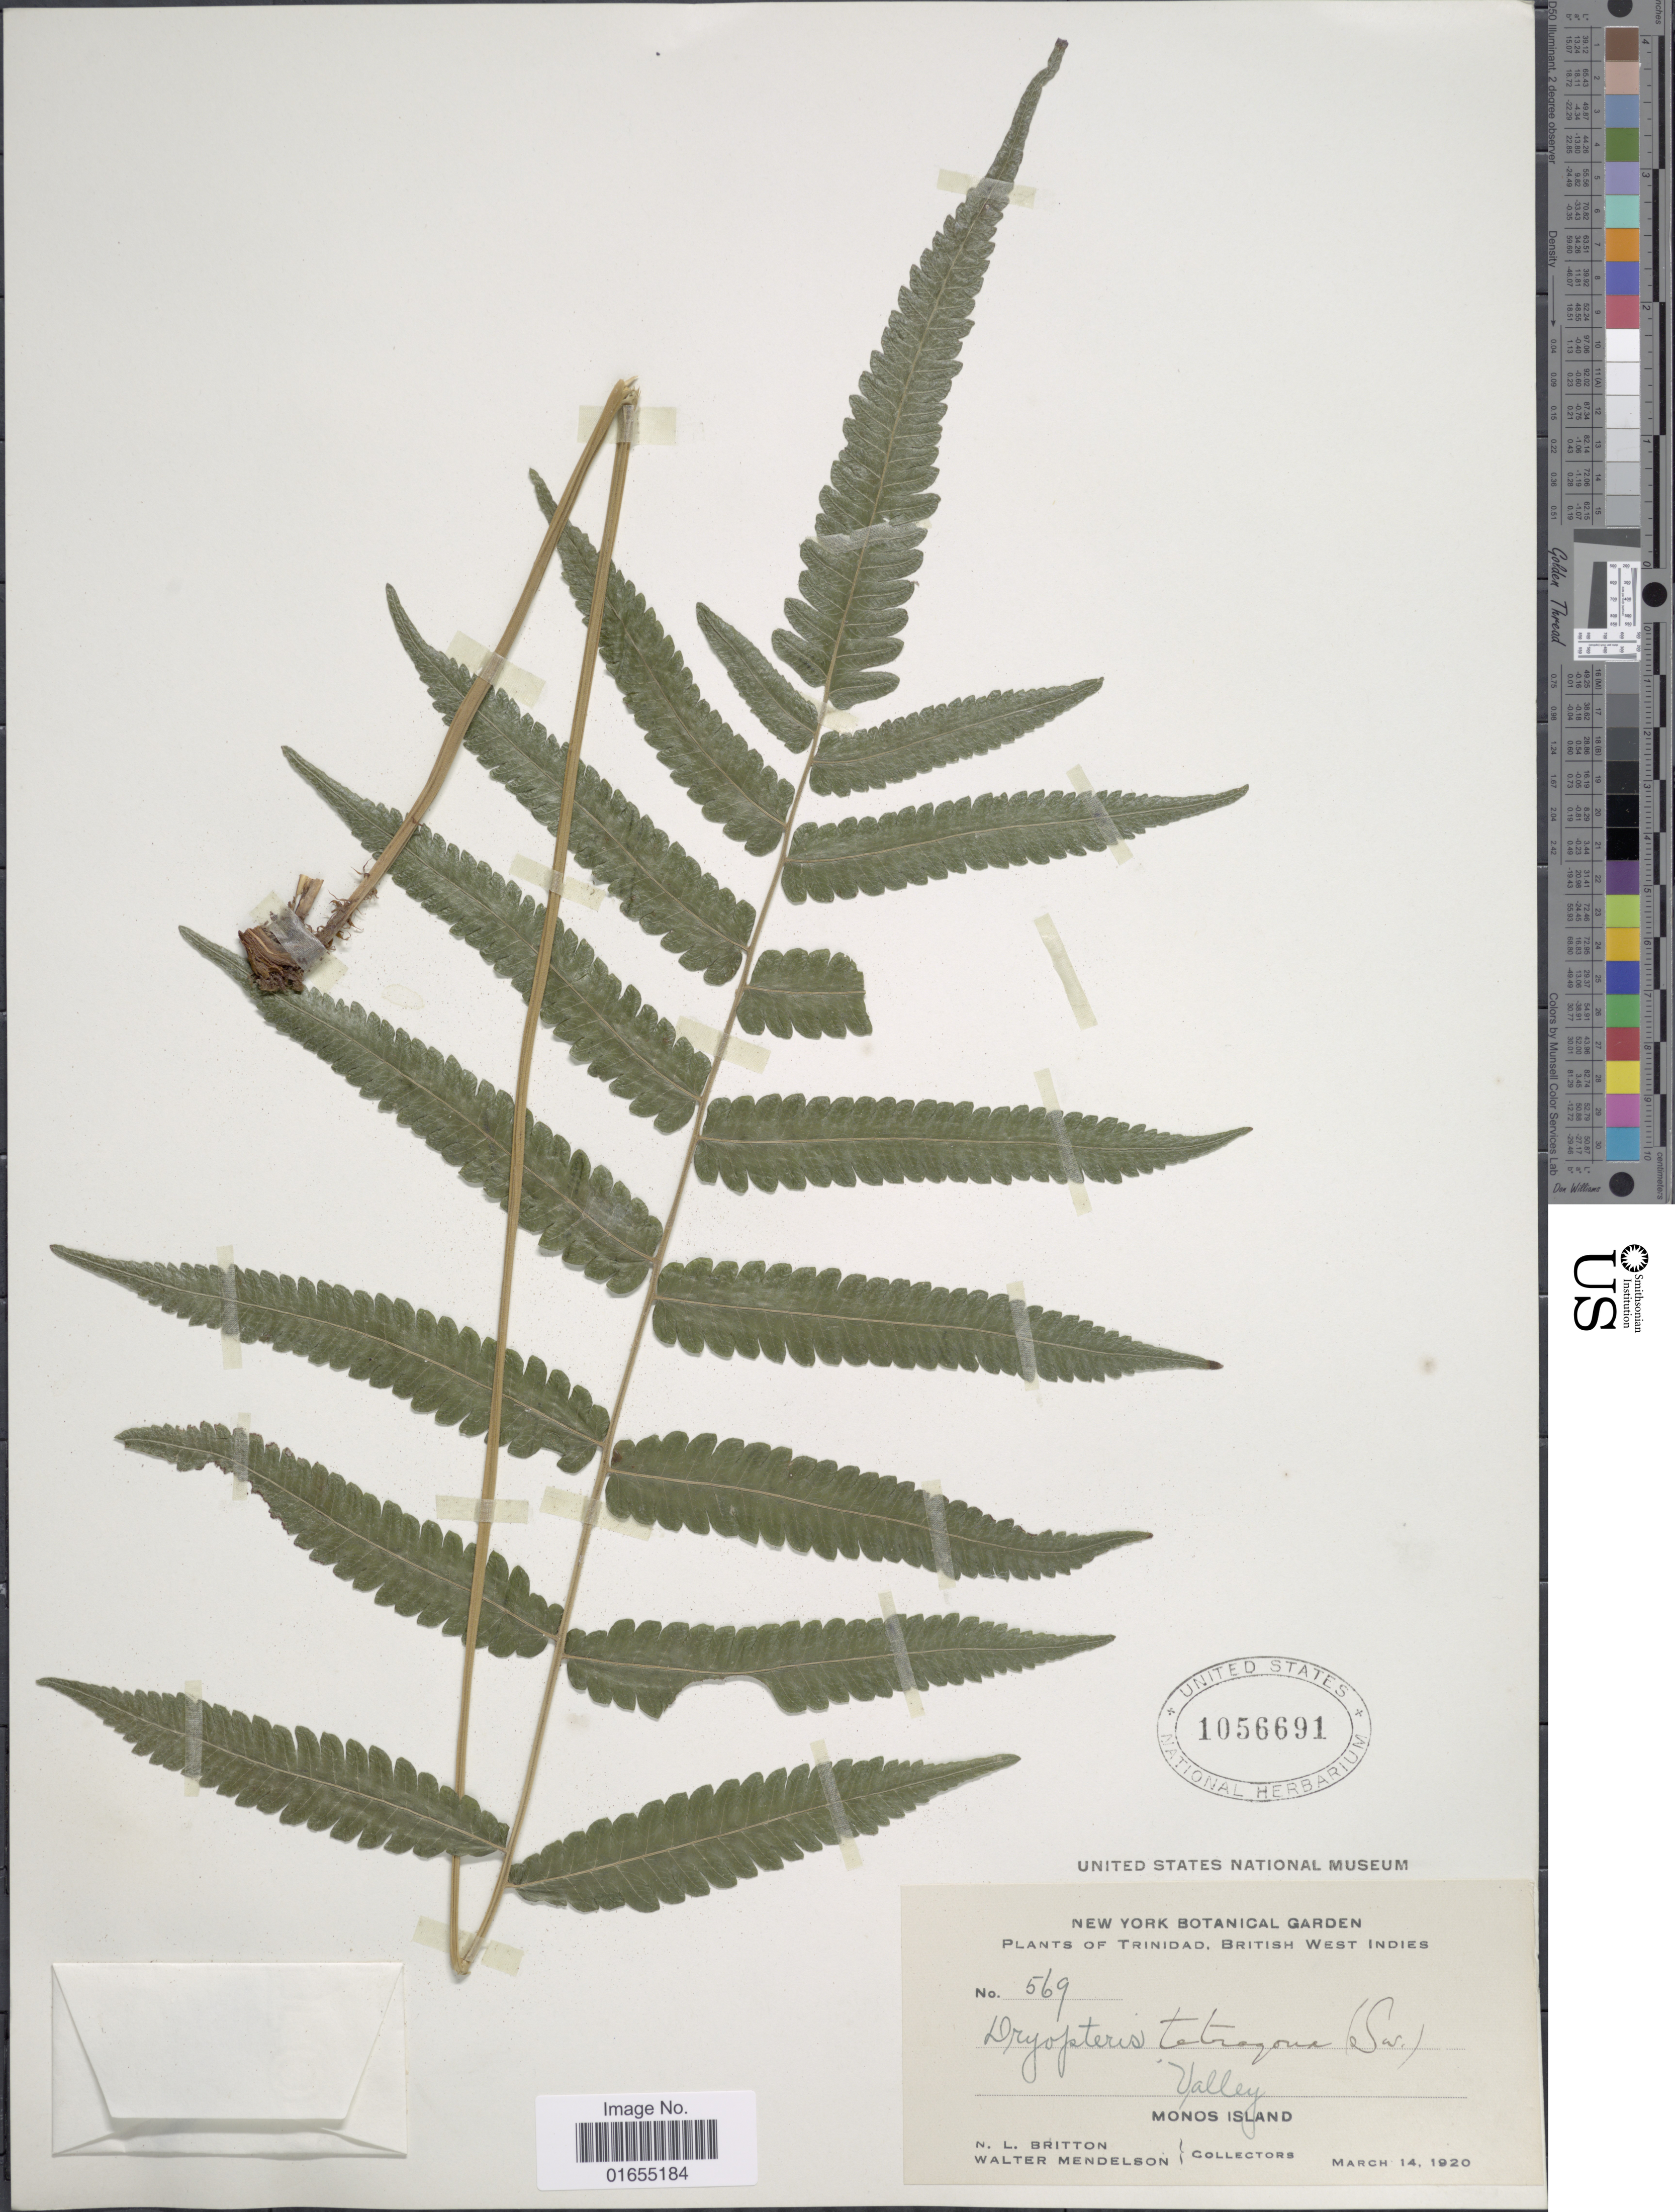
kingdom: Plantae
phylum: Tracheophyta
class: Polypodiopsida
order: Polypodiales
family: Thelypteridaceae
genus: Goniopteris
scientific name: Goniopteris subtetragona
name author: (Link) Vareschi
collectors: N. Britton & W. Mendelson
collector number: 569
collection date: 1920-03-14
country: Trinidad and Tobago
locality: Trinidad, British West Indies, Valley, Monos Island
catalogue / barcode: US 1056691